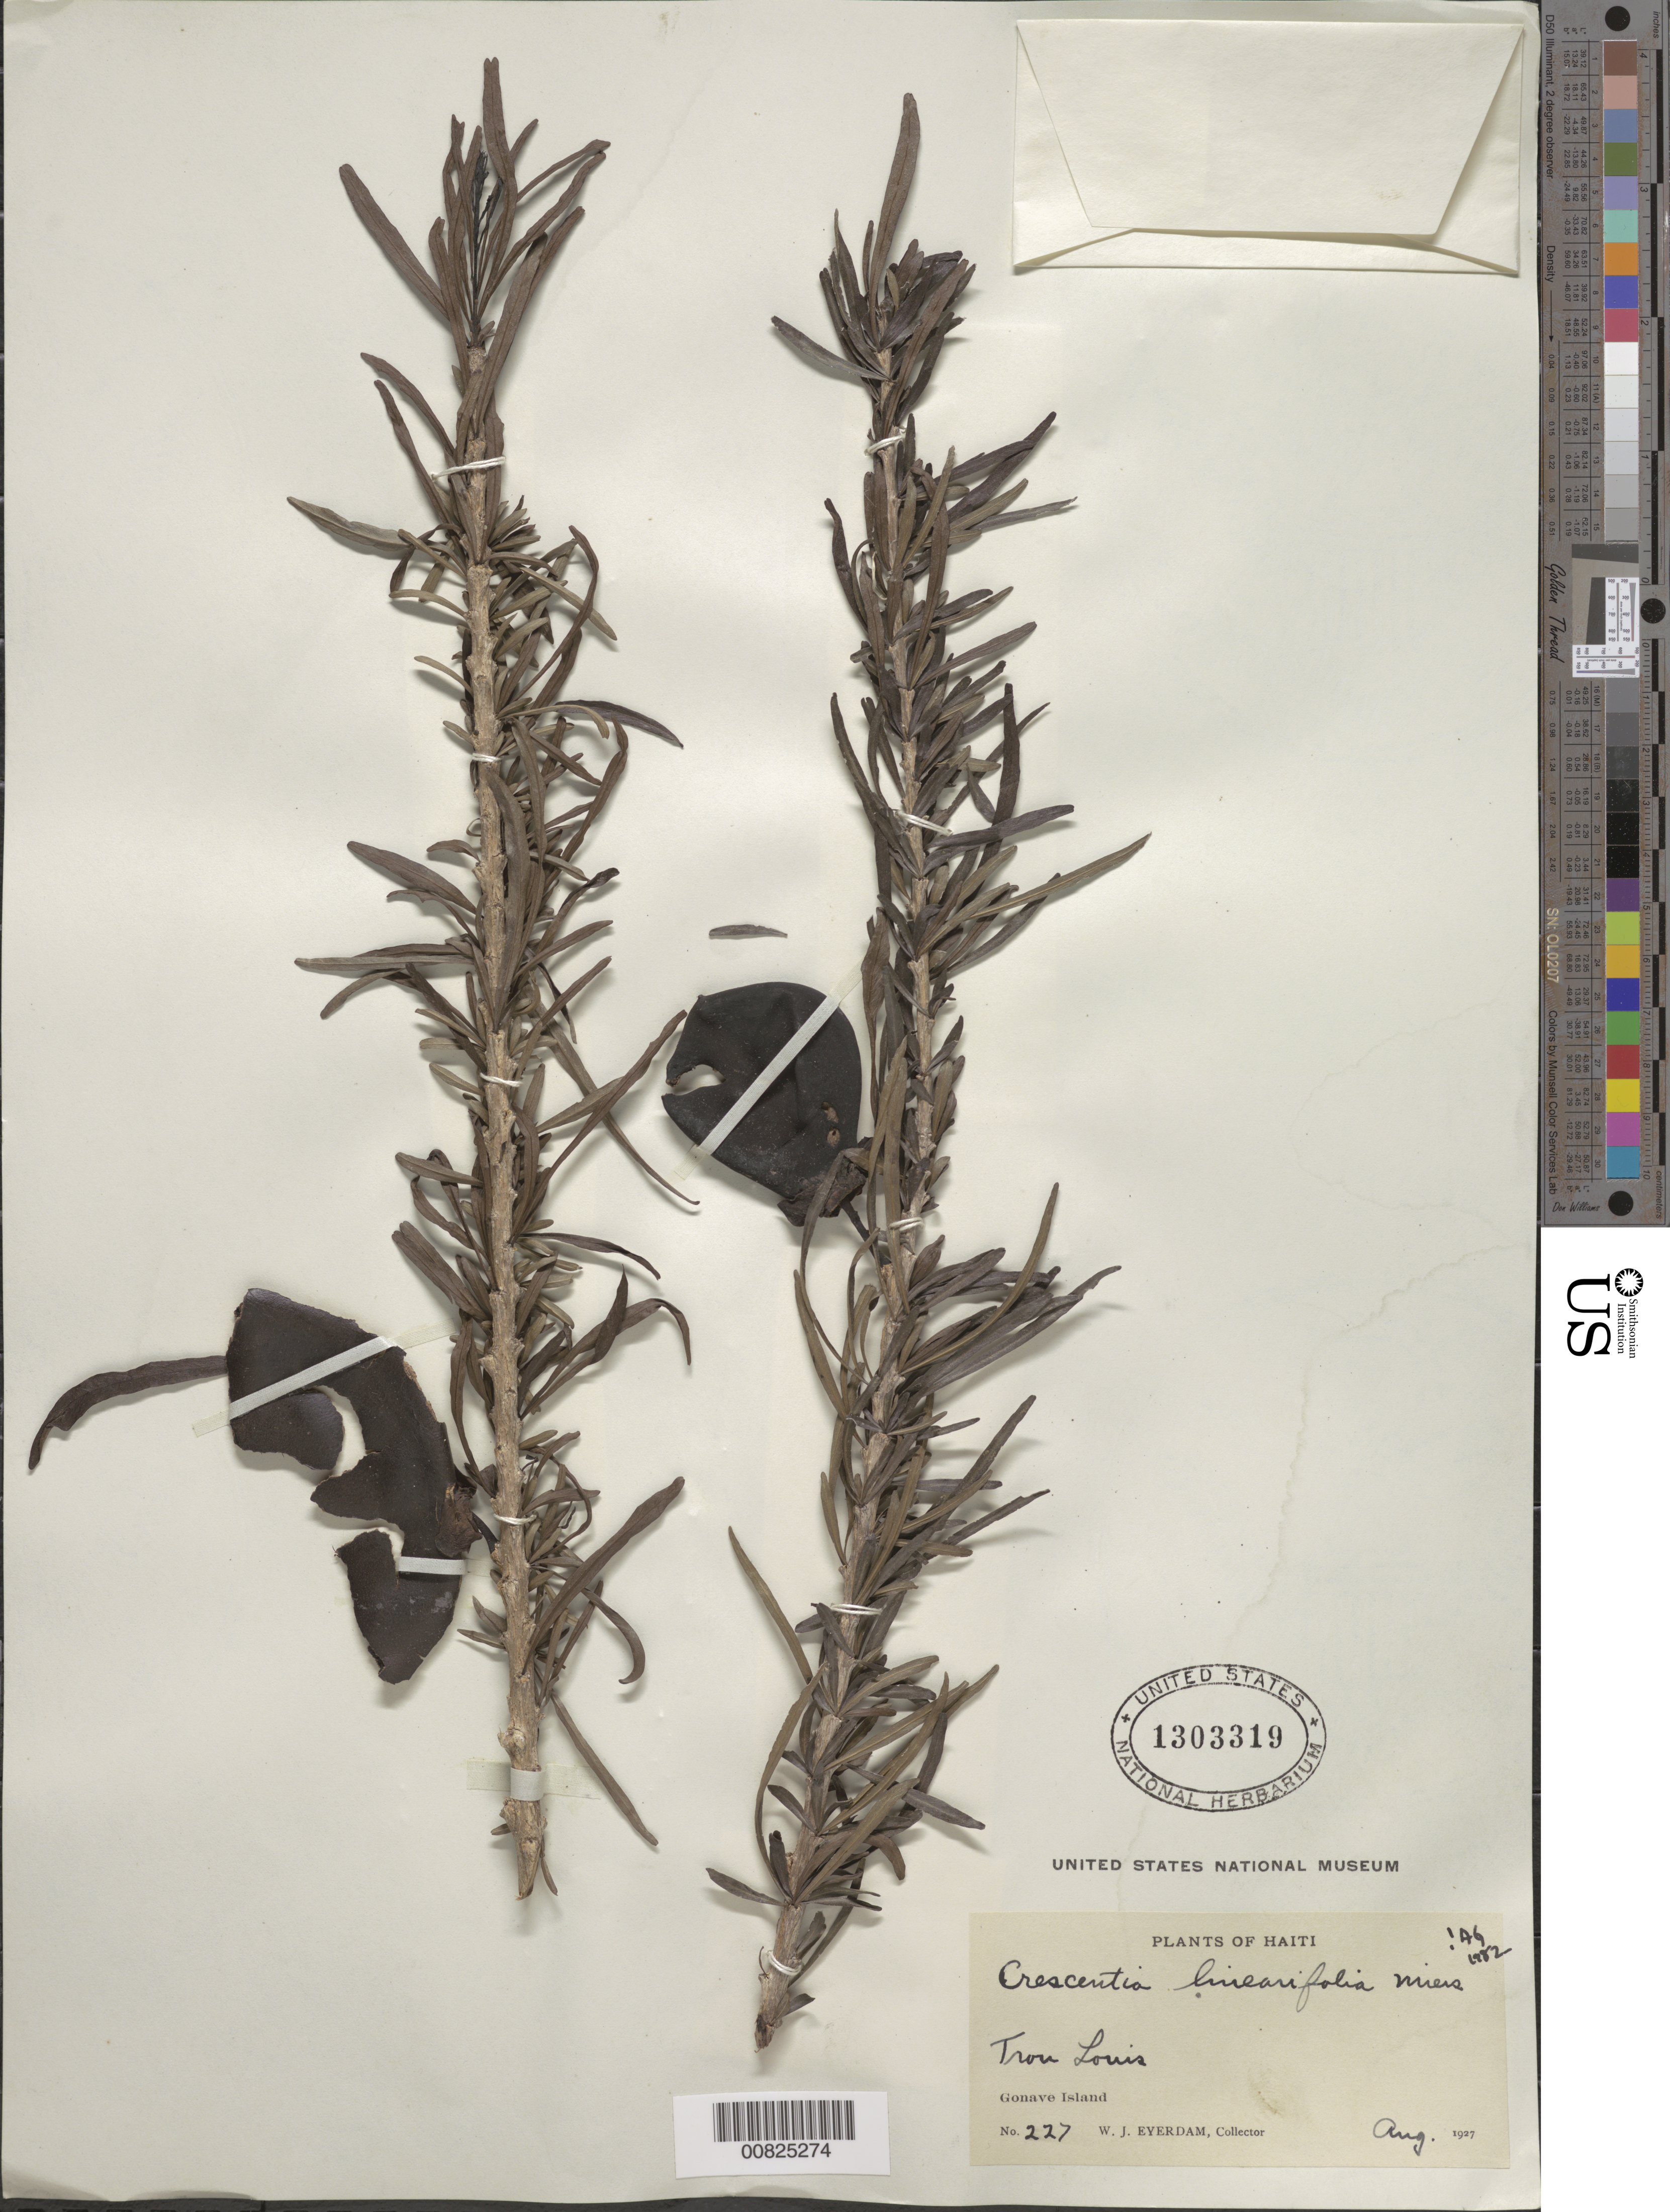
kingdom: Plantae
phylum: Tracheophyta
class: Magnoliopsida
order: Lamiales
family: Bignoniaceae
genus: Crescentia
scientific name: Crescentia linearifolia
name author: Miers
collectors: W. J. Eyerdam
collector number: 227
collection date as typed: Aug 1927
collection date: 1927-08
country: Haiti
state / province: Ouest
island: Île de la Gonâve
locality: Trou Louis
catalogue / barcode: US 1303319